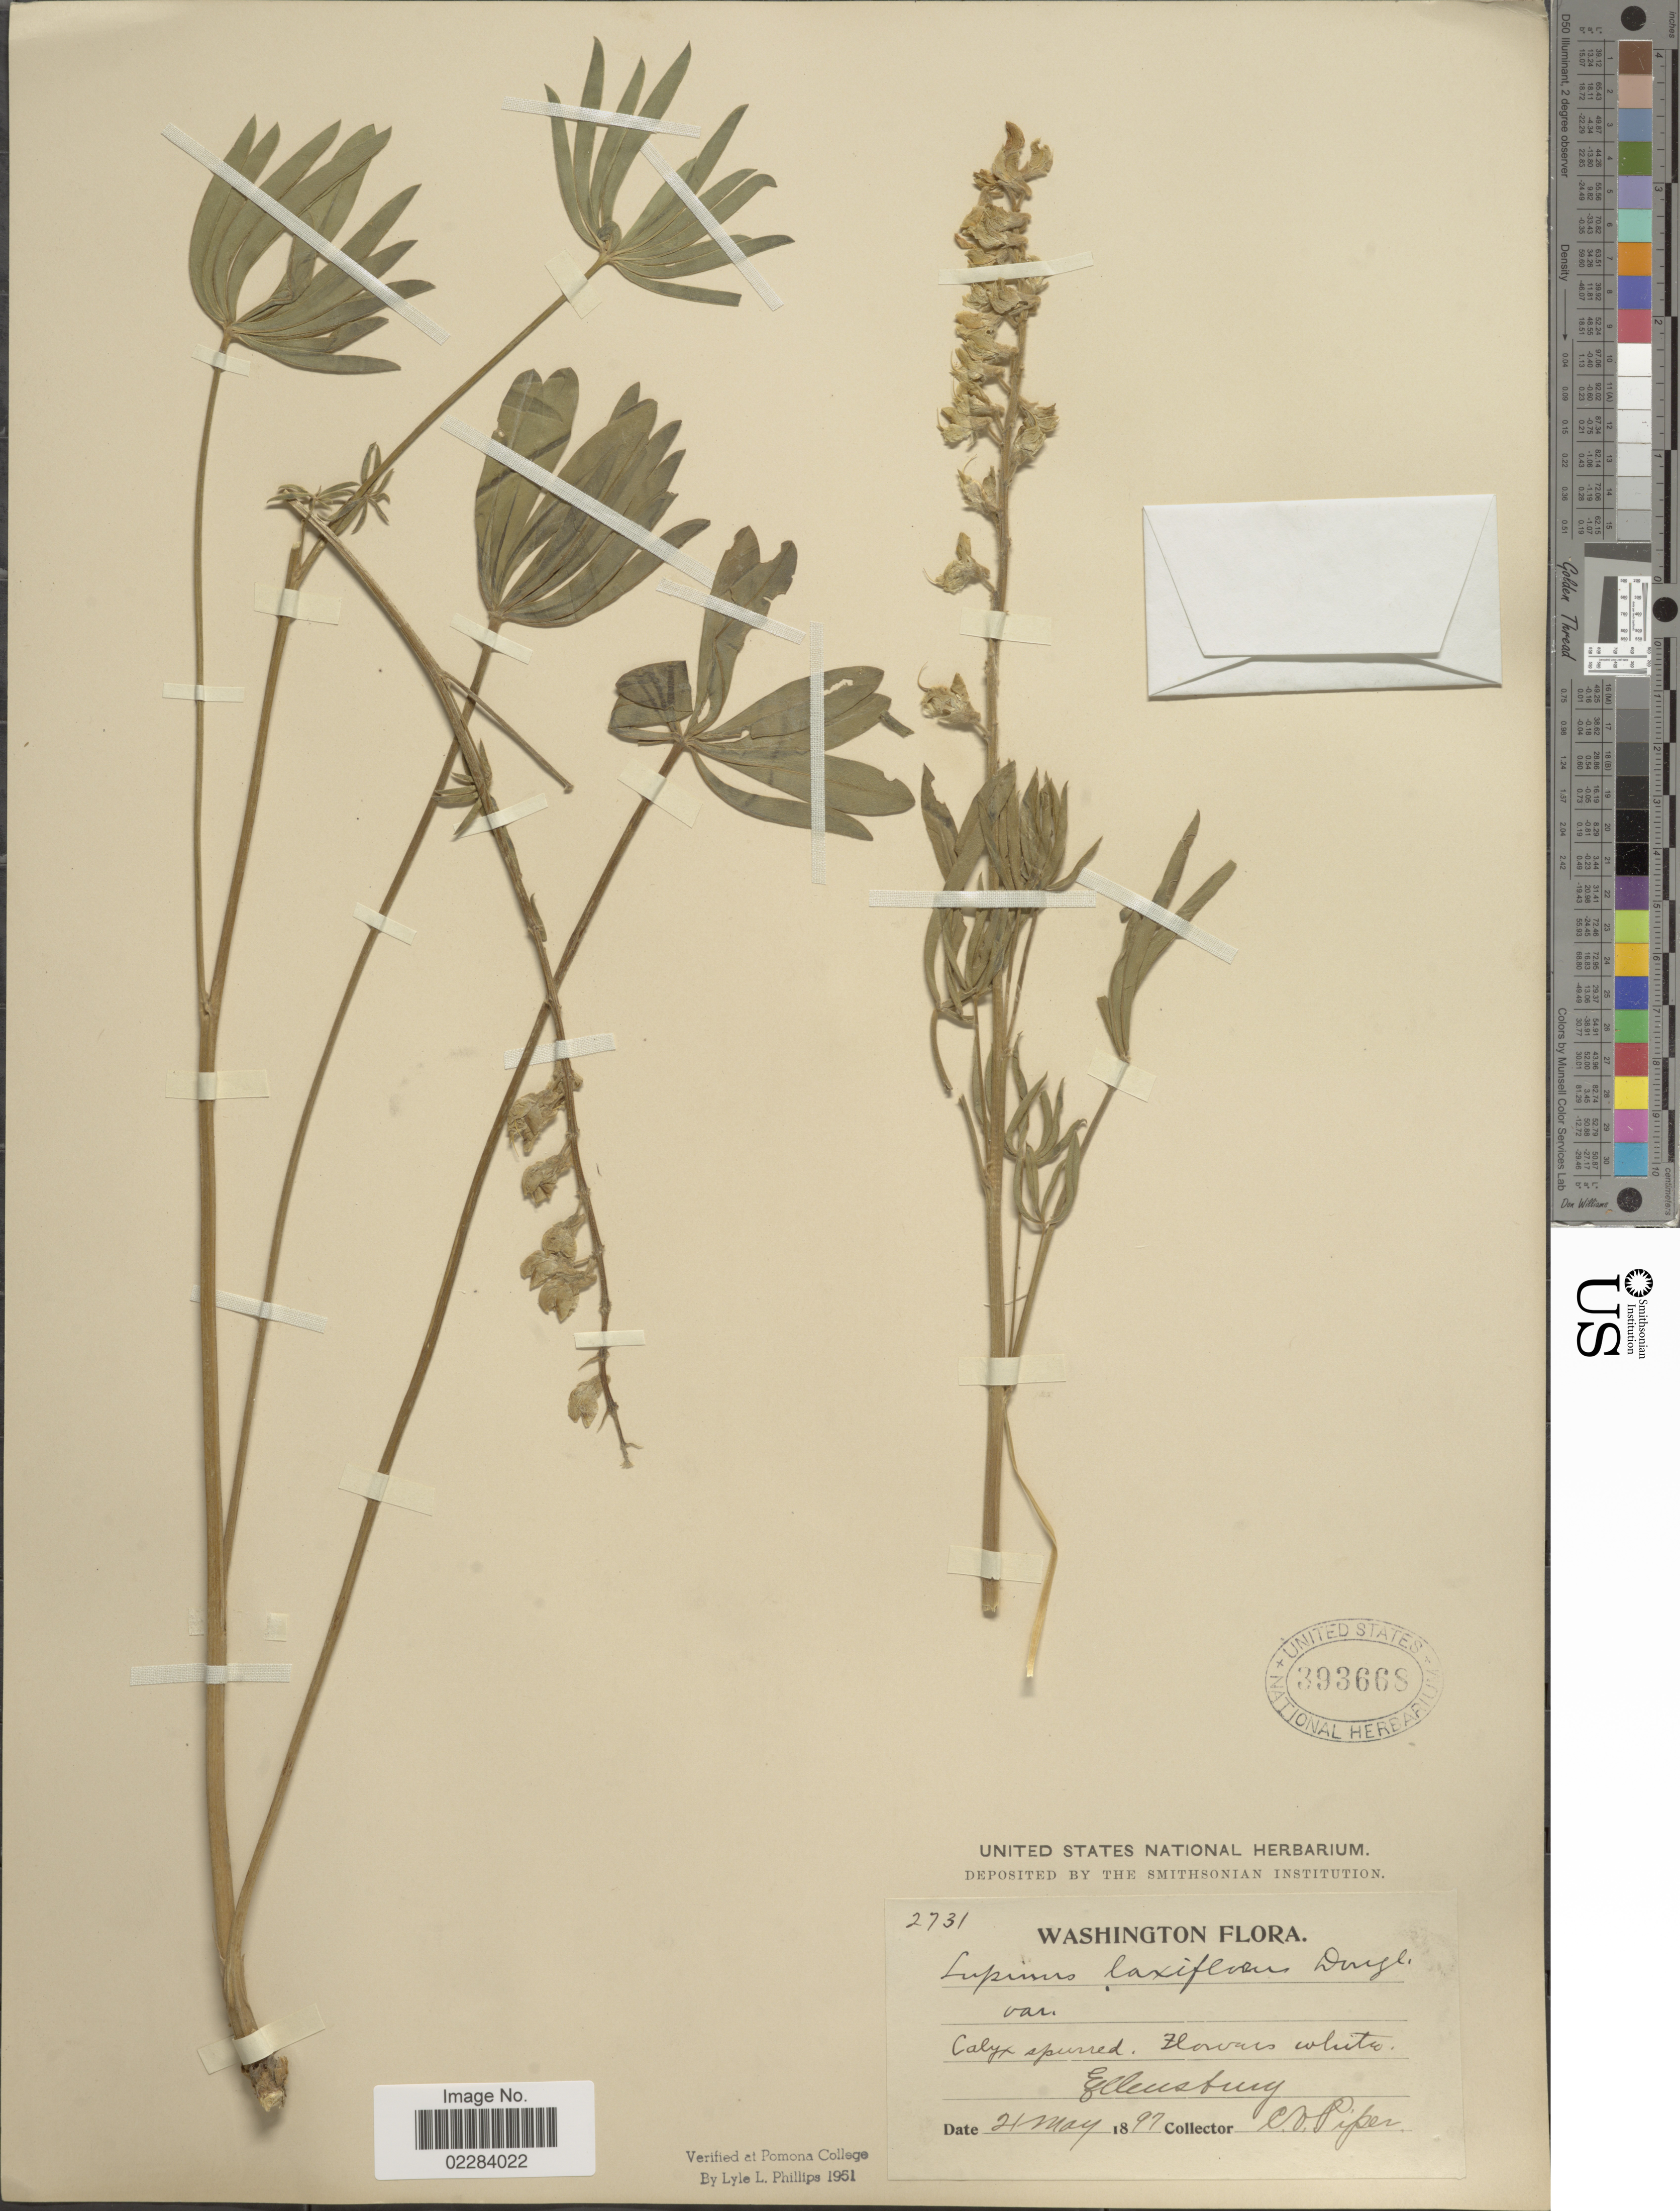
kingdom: Plantae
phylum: Tracheophyta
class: Magnoliopsida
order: Fabales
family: Fabaceae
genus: Lupinus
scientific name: Lupinus arbustus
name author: Lindl.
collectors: C. V. Piper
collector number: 2731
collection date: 1897-05-21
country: United States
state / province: Washington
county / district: Kittitas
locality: Ellensburg.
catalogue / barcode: US 393668